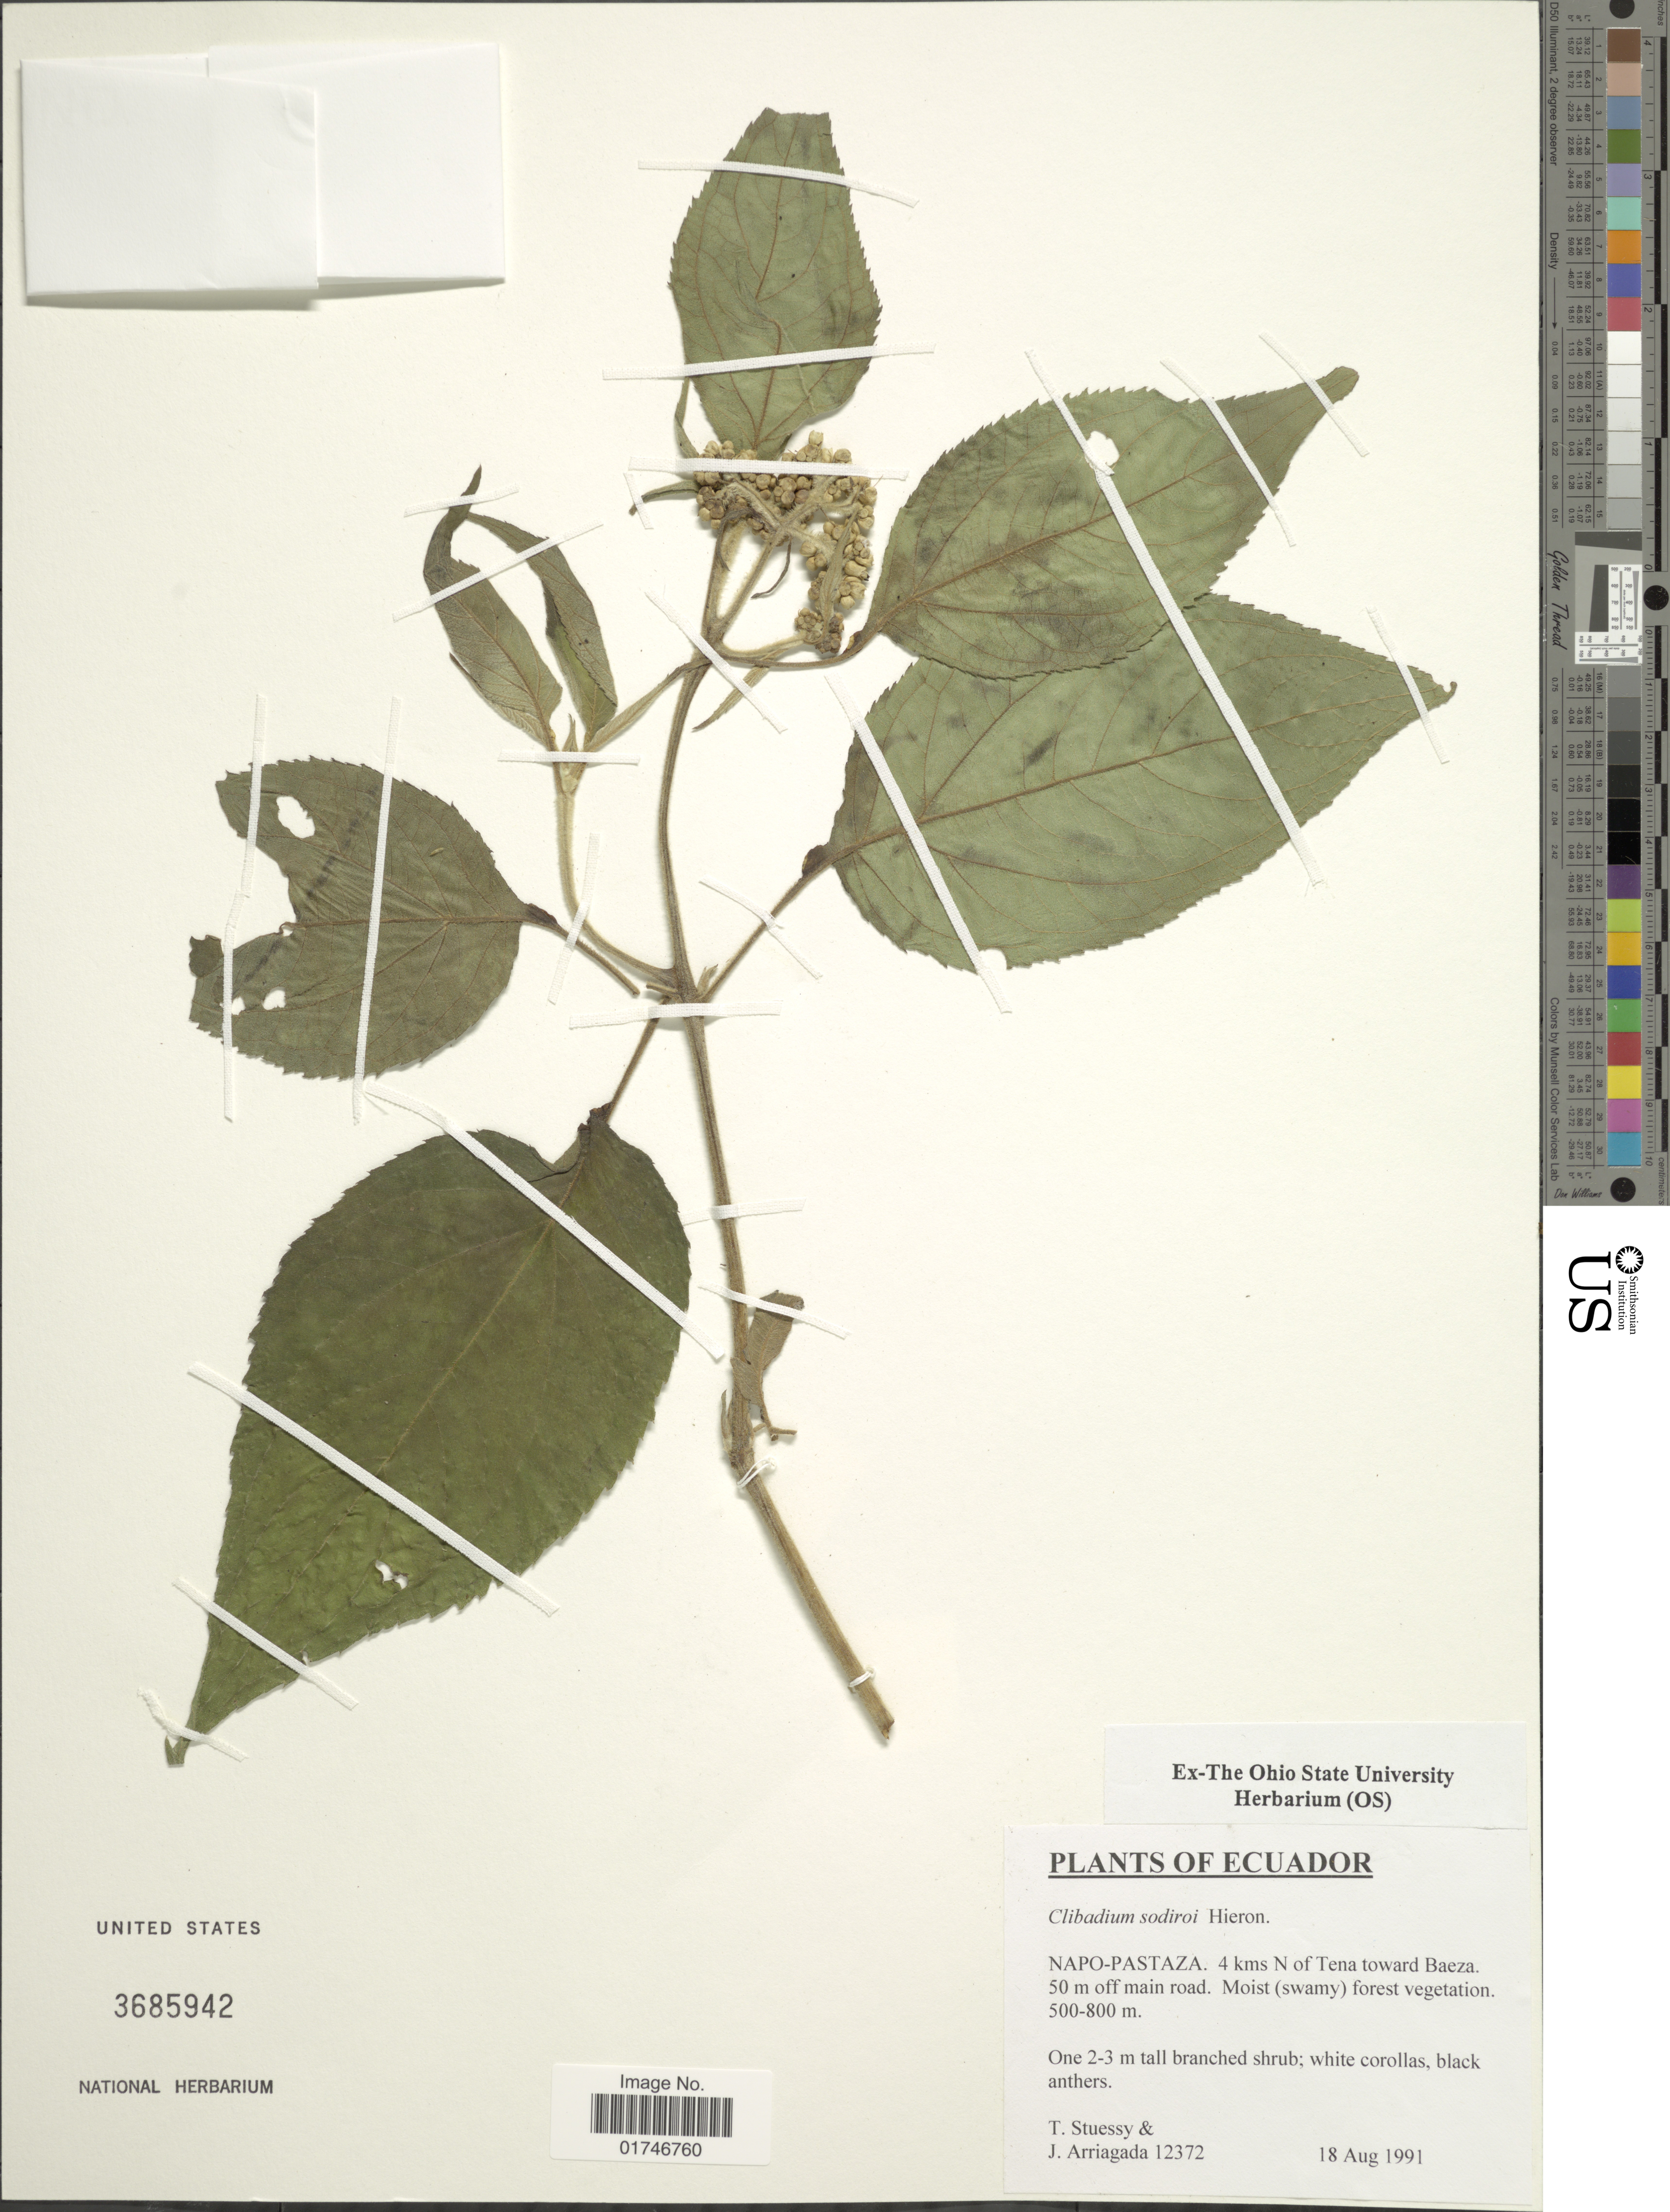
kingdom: Plantae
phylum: Tracheophyta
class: Magnoliopsida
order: Asterales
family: Asteraceae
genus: Clibadium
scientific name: Clibadium sodiroi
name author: Hieron.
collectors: T. Stuessy & J. Arriagada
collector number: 12372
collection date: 1991-08-18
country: Ecuador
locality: Napo-Pastaza. 4 kms N of Tena toward Baeza. 50 m off main road.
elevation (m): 500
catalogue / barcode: US 3685942